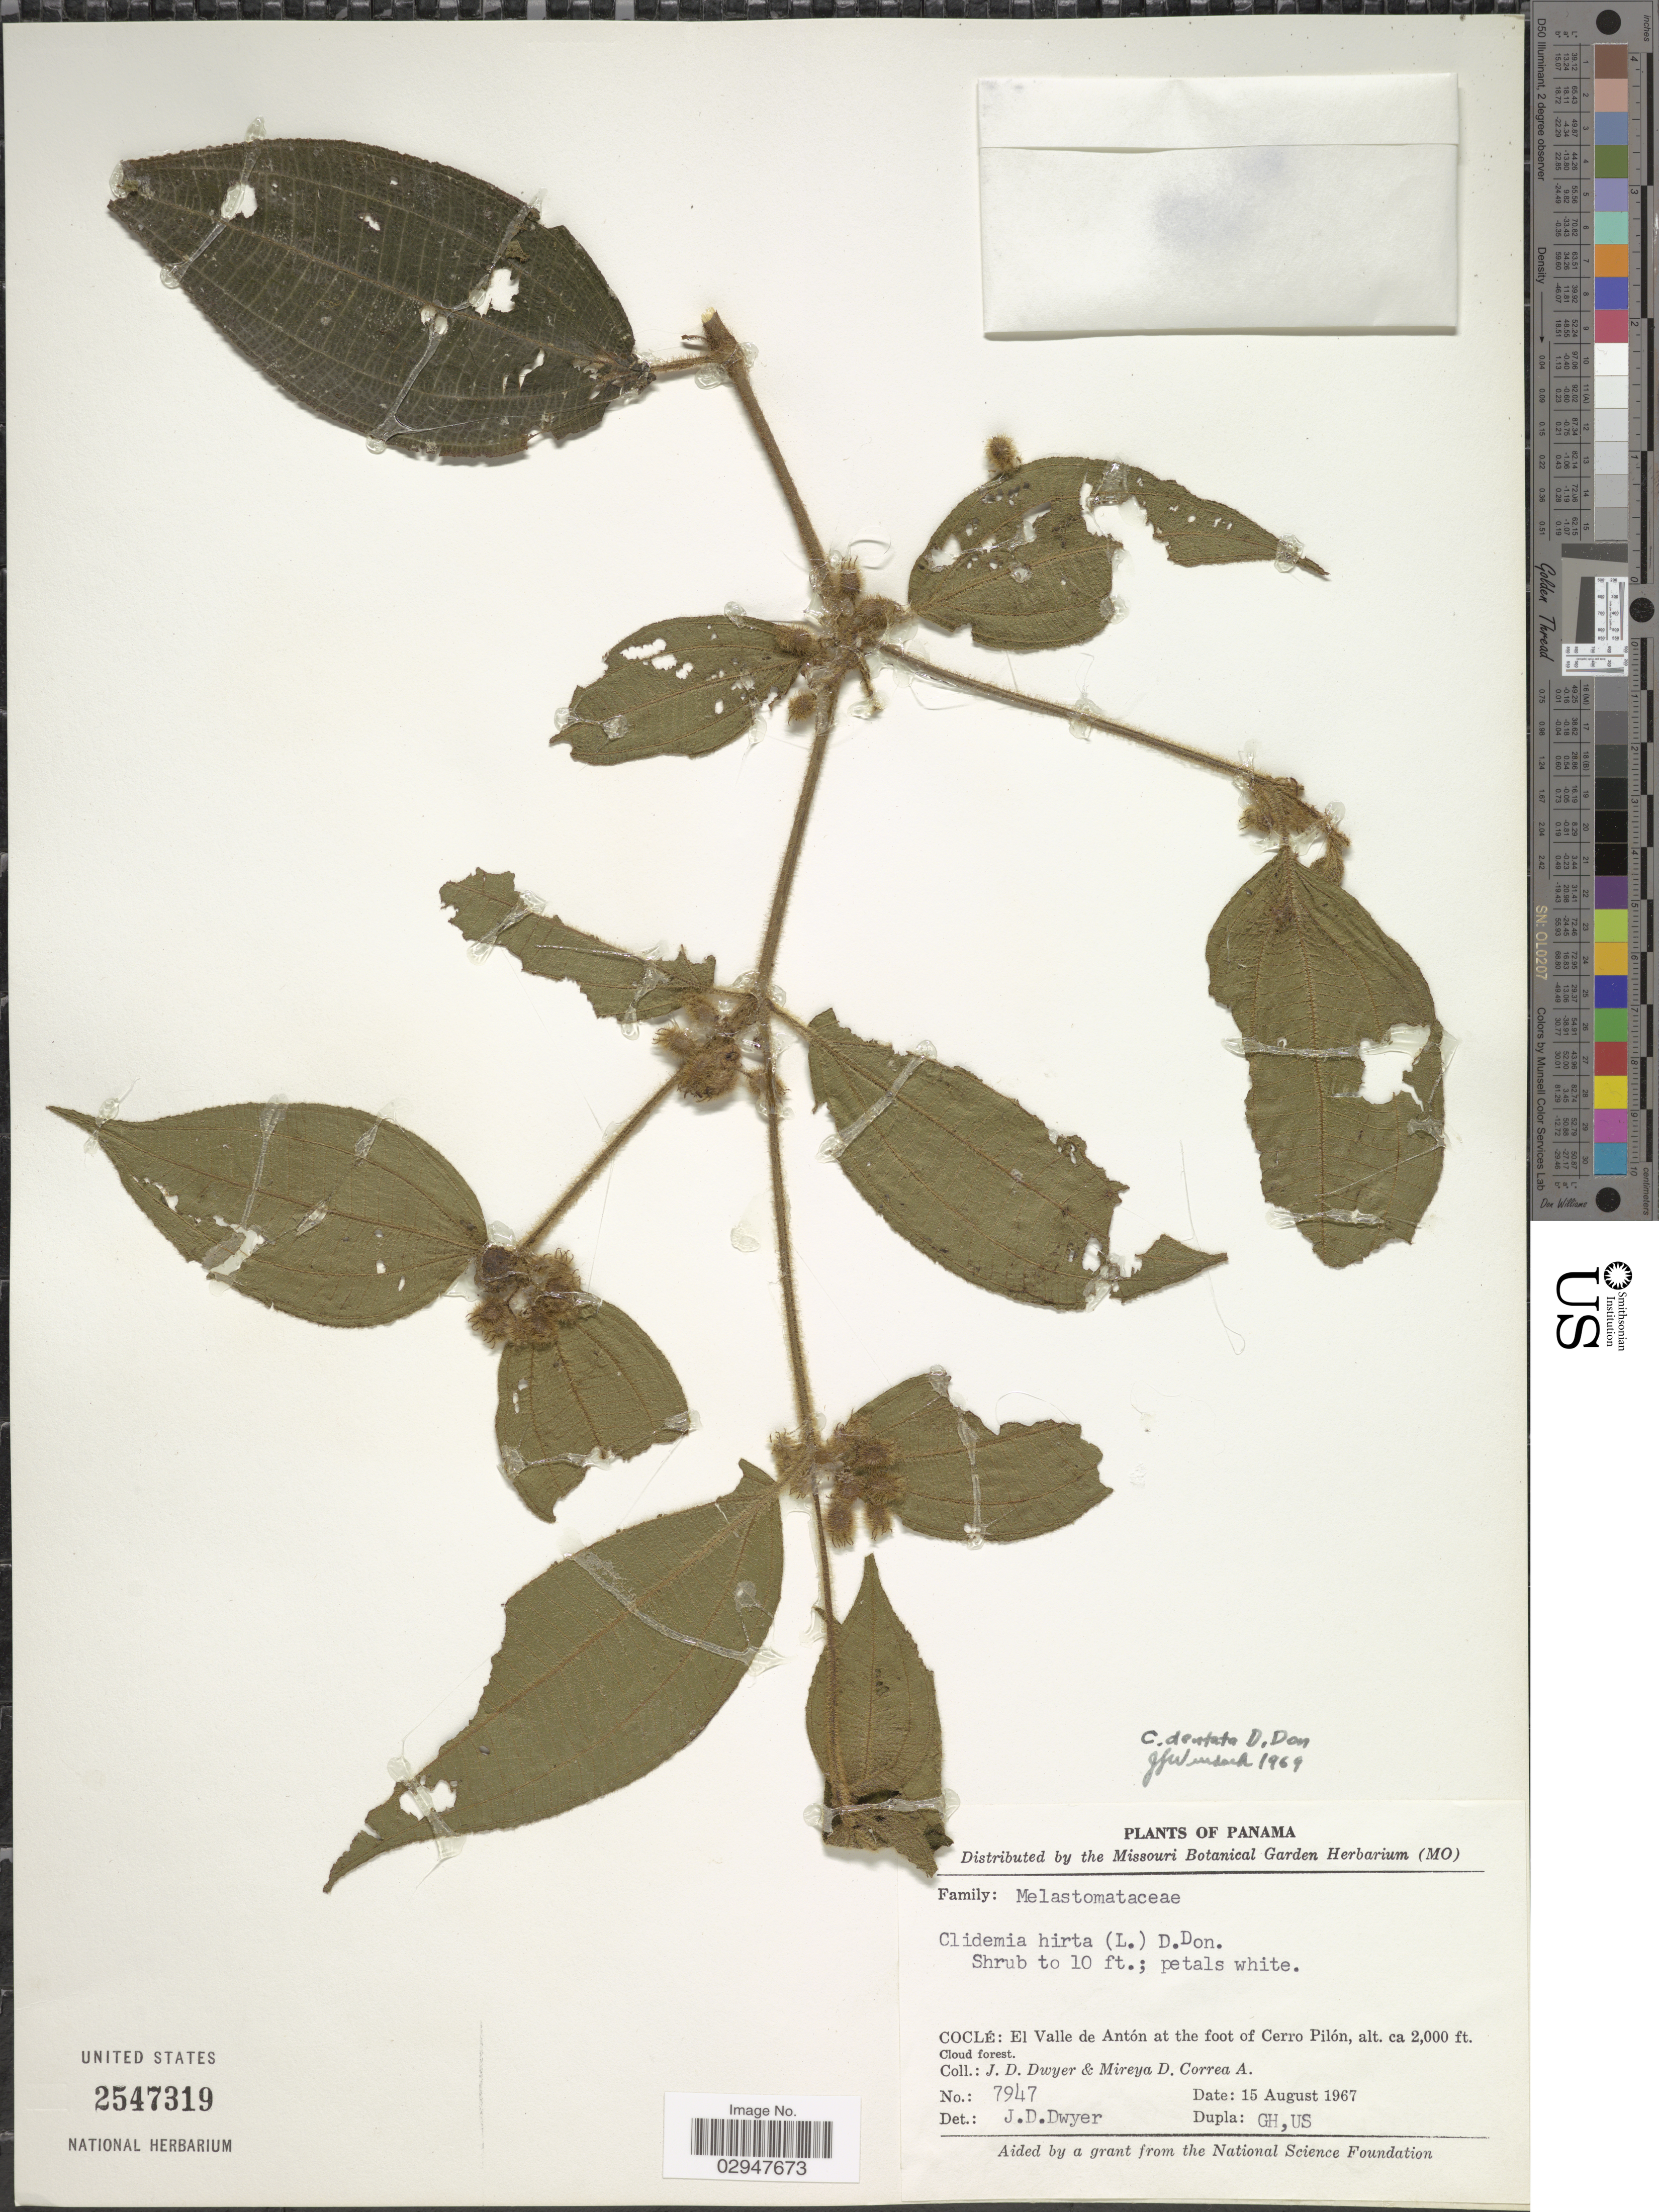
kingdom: Plantae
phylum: Tracheophyta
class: Magnoliopsida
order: Myrtales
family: Melastomataceae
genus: Clidemia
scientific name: Clidemia dentata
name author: D. Don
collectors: J. D. Dwyer & M. D. Corrêa-A.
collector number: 7947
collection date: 1967-08-15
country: Panama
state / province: Coclé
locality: El Valle de Antón at the foot of Cerro Pilón.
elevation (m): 610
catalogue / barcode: US 2547319